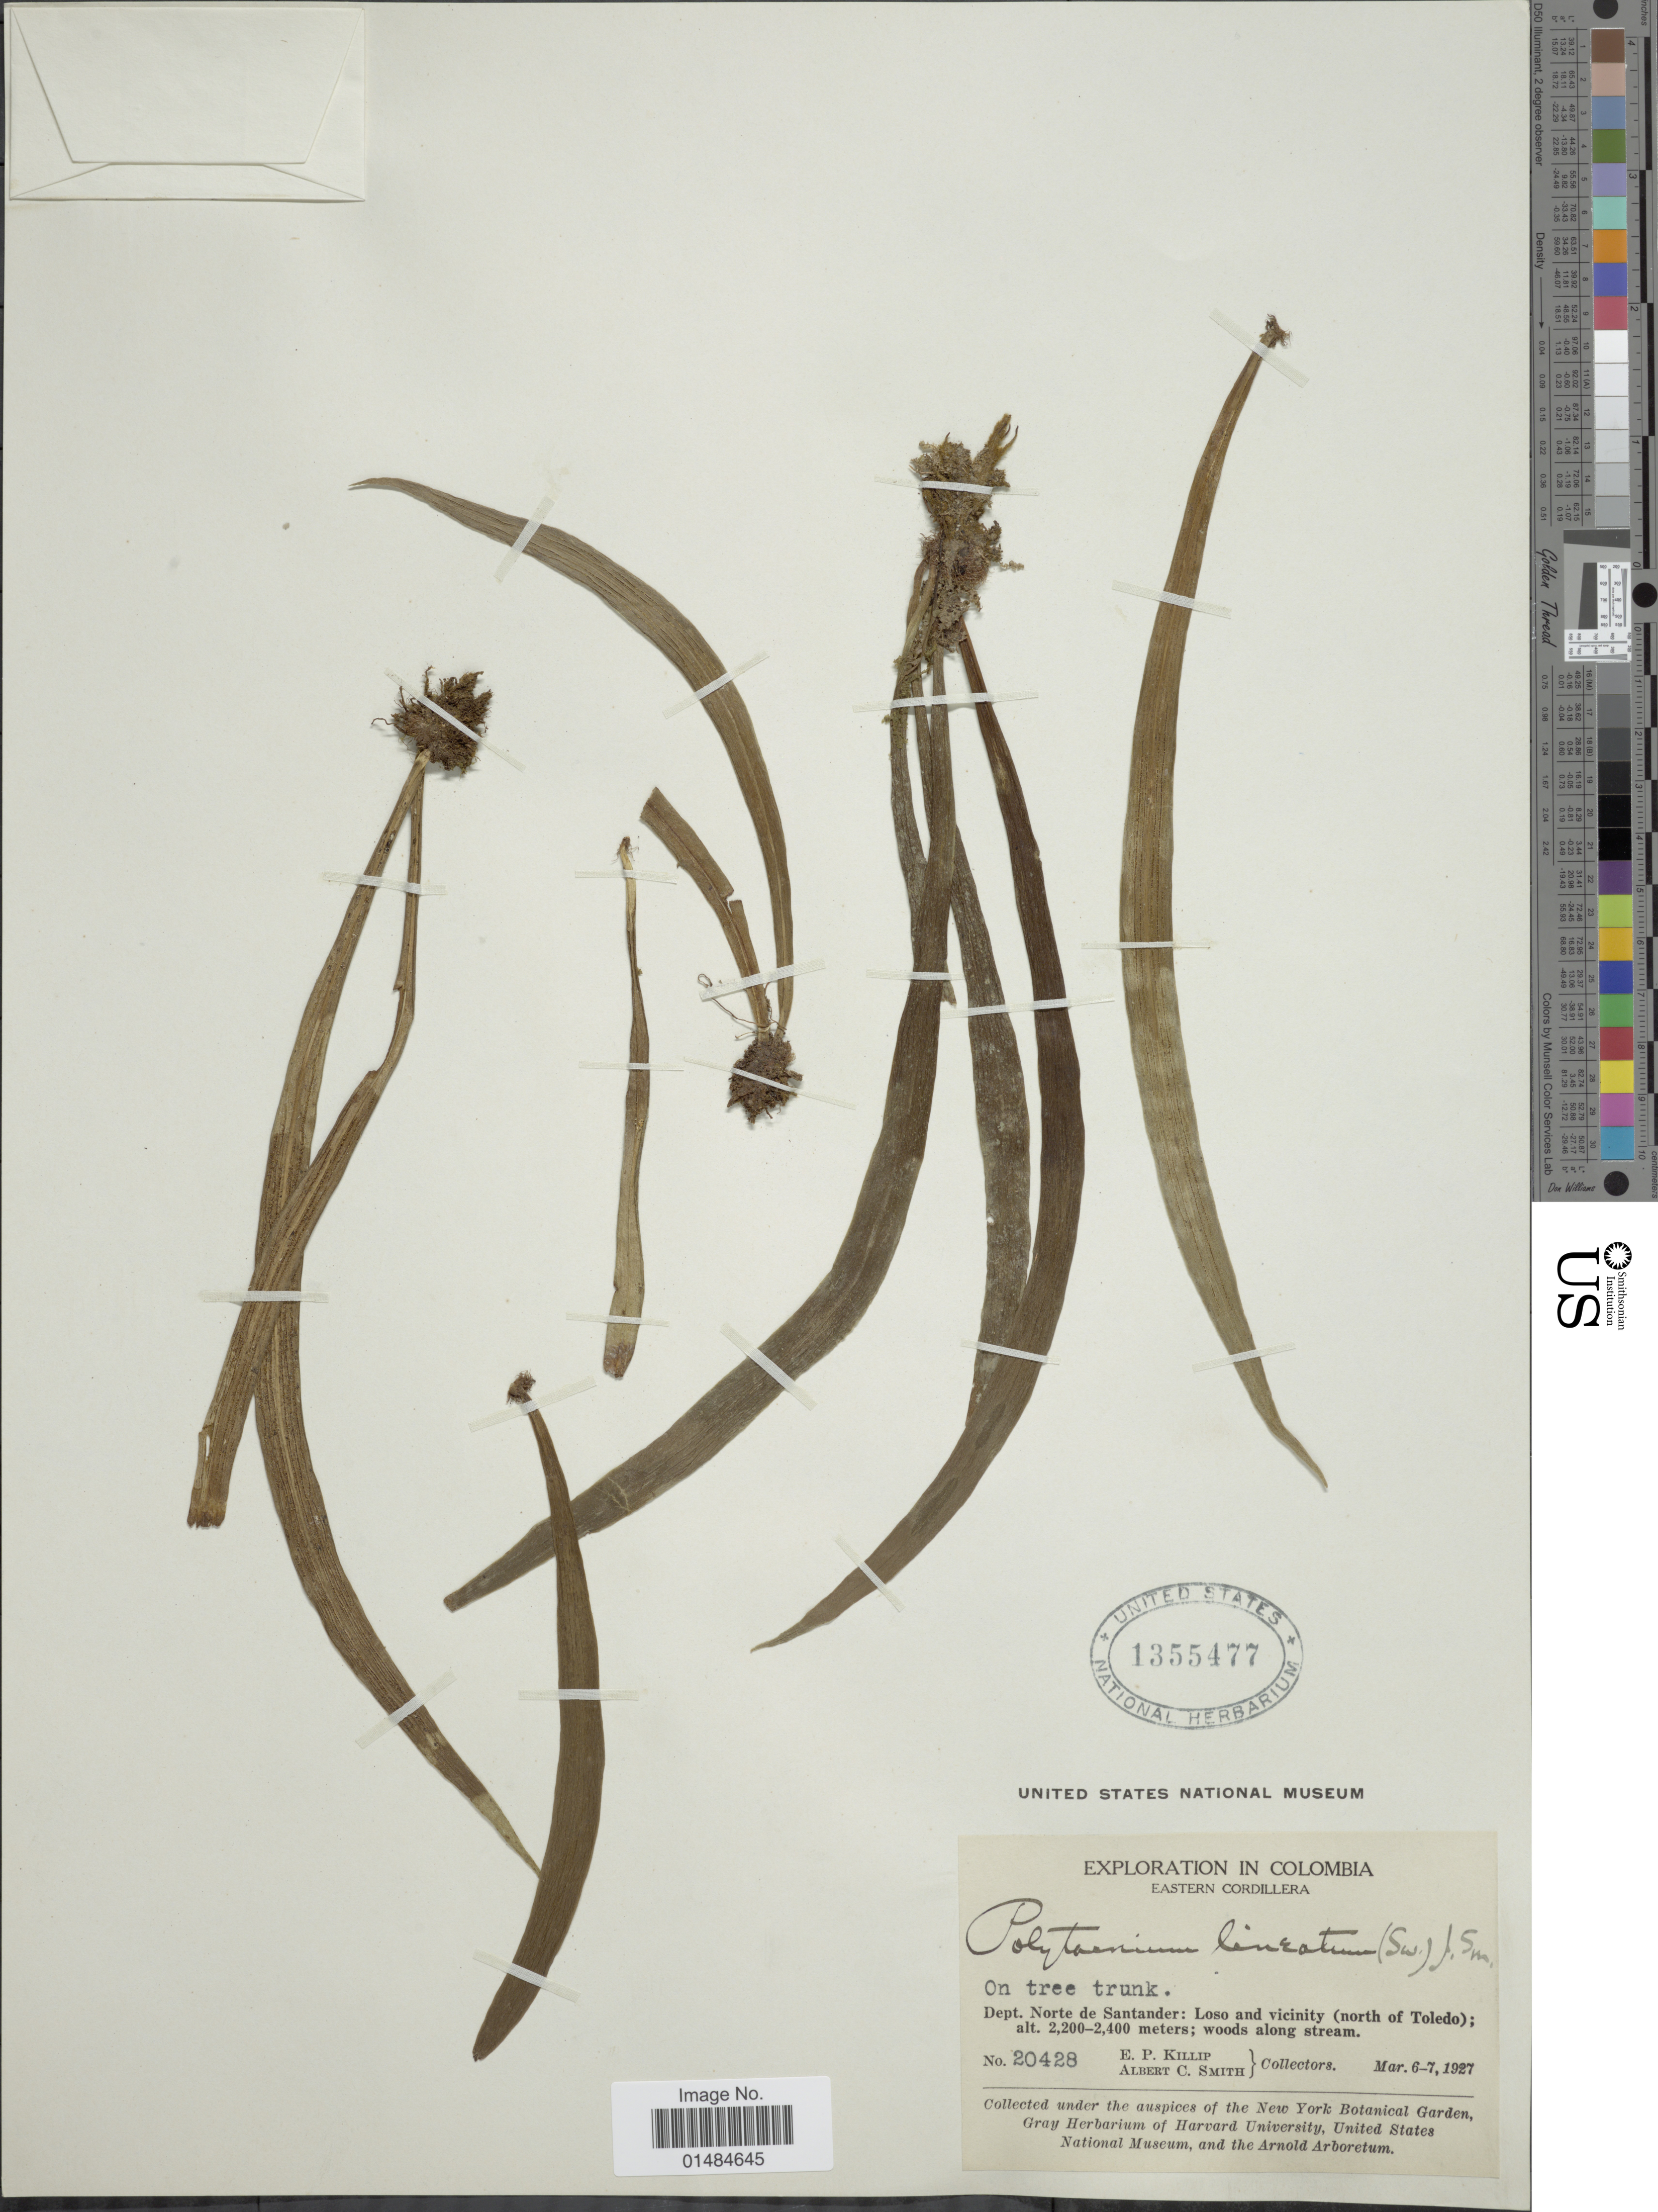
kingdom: Plantae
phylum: Tracheophyta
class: Polypodiopsida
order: Polypodiales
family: Pteridaceae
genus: Polytaenium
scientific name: Polytaenium lineatum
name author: (Sw.) J. Sm.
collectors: E. P. Killip & A. C. Smith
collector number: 20428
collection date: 1927-03-06/1927-03-07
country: Colombia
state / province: Norte de Santander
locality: Eastern Cordillera. Dept. Norte de Santander: Loso and vicinity (north of Toledo)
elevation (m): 2200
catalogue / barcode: US 1355477